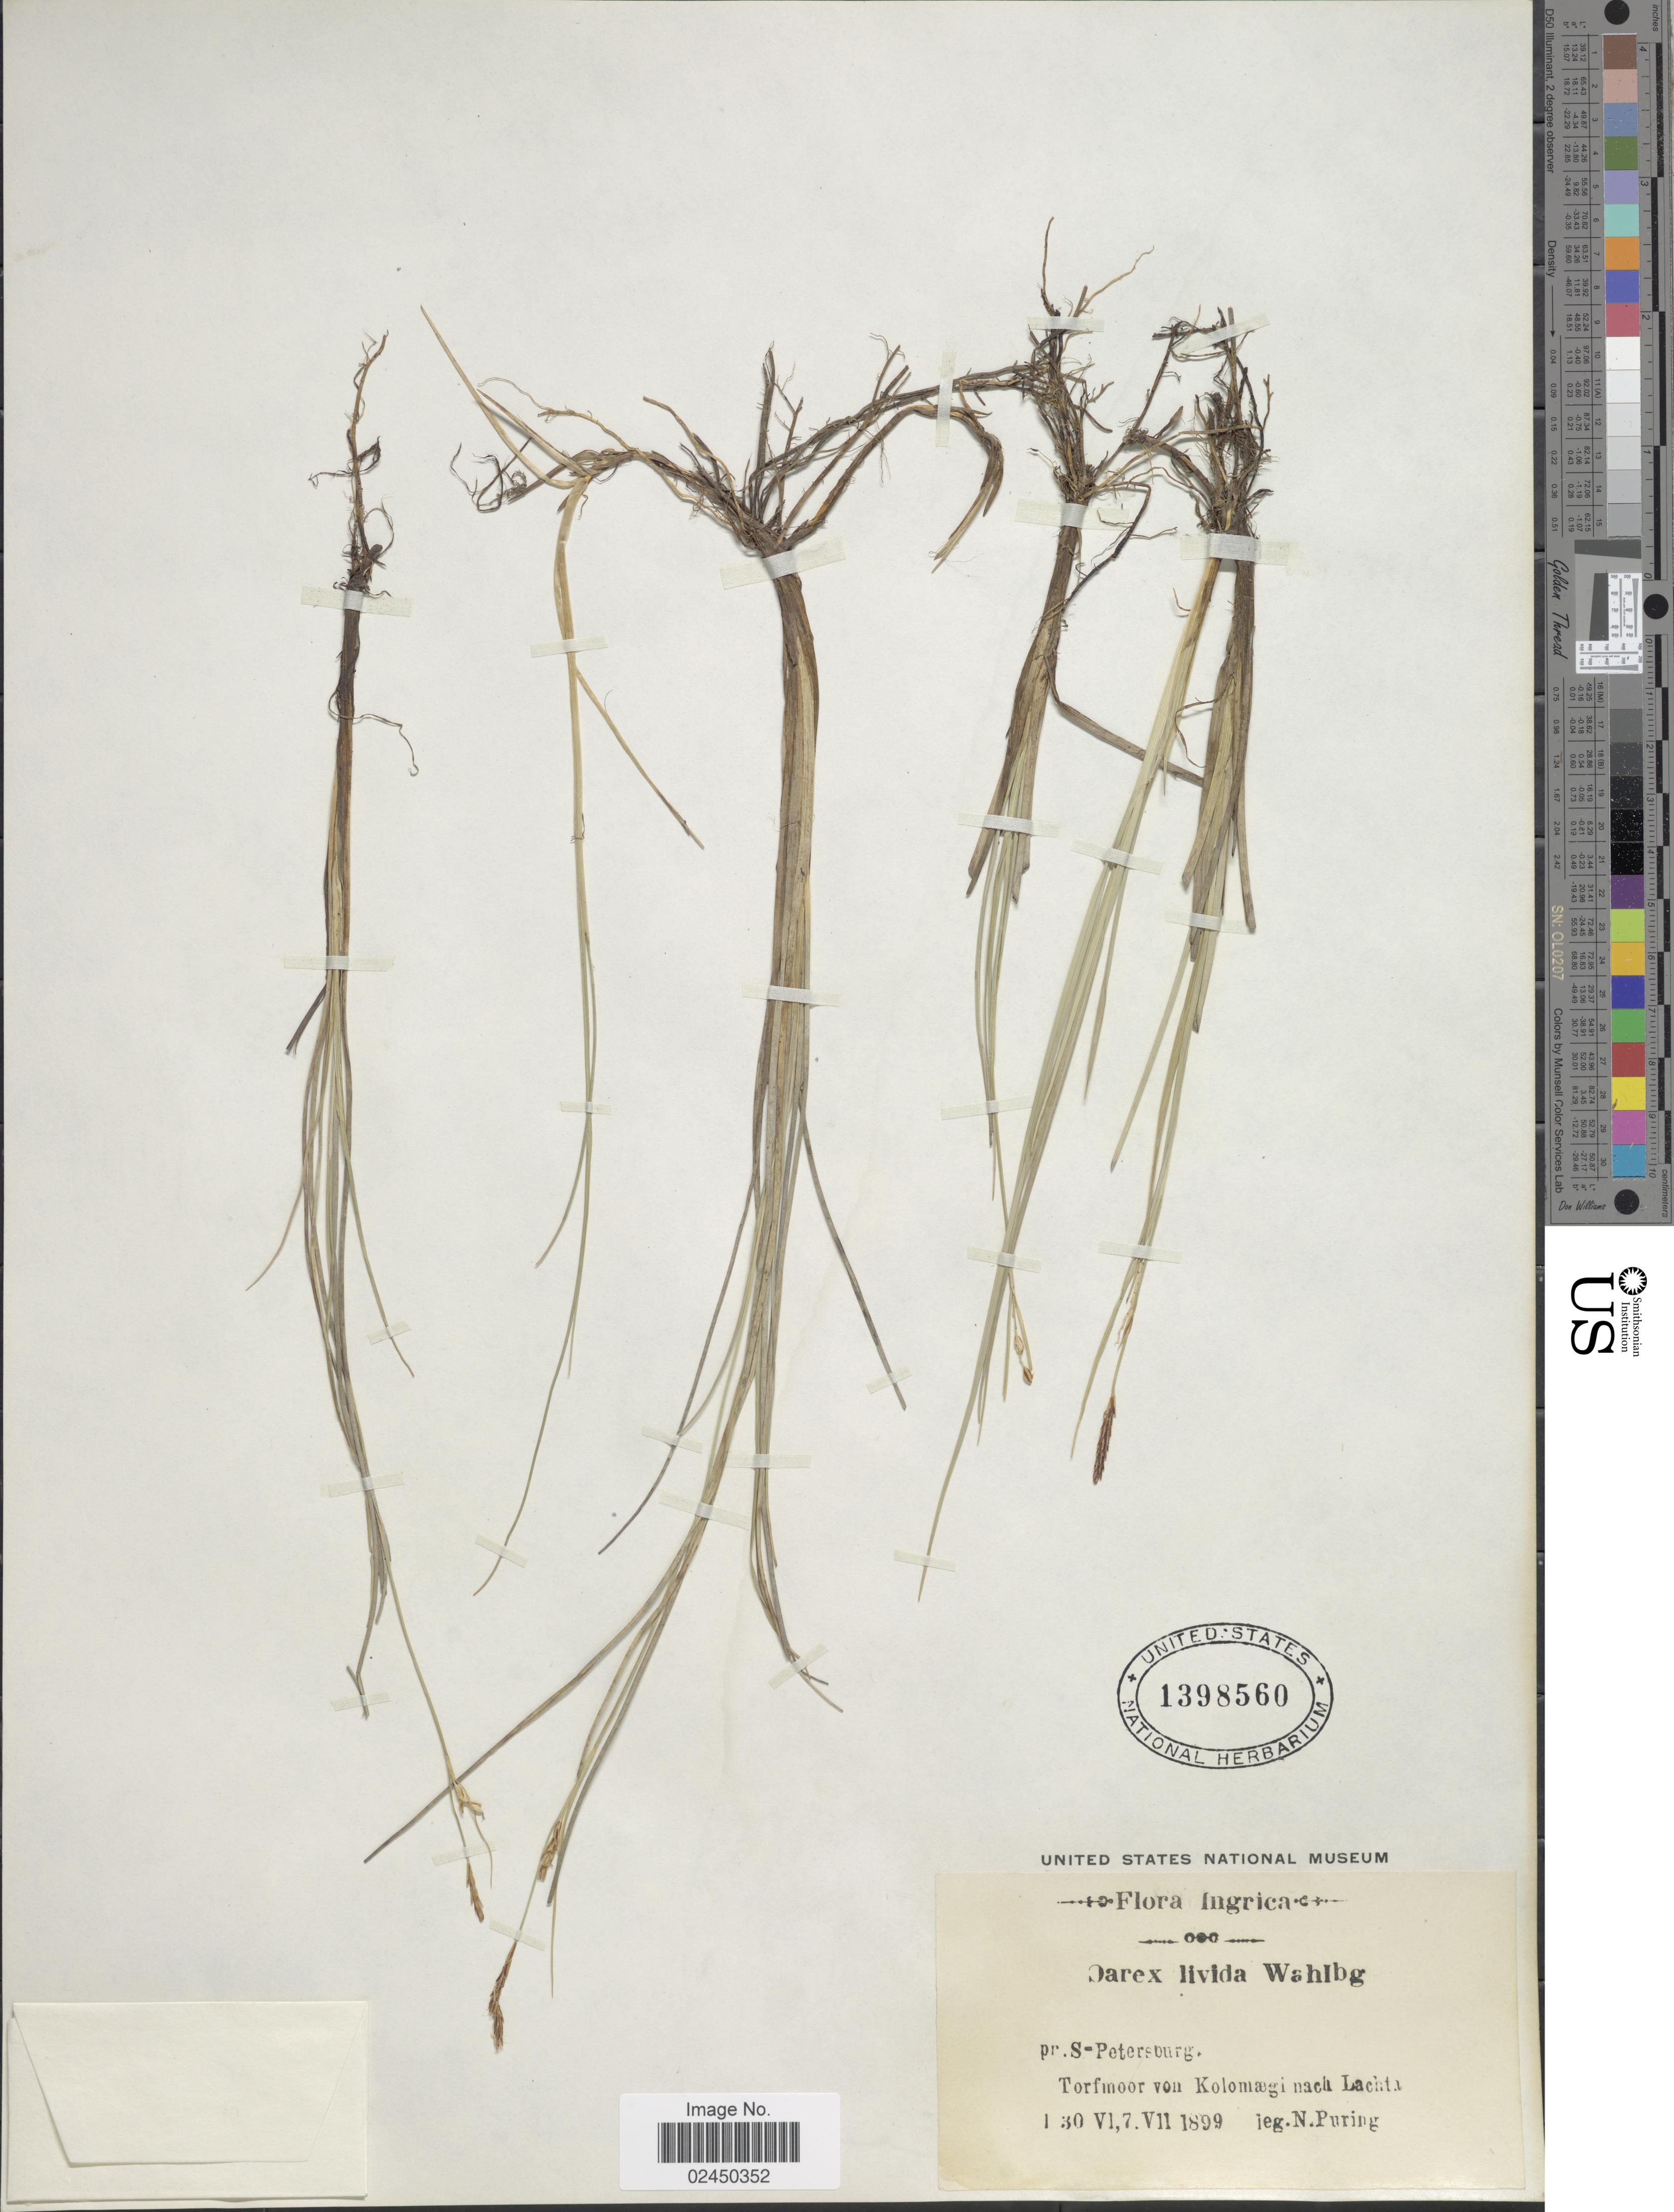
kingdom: Plantae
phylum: Tracheophyta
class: Liliopsida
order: Poales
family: Cyperaceae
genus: Carex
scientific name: Carex livida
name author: (Wahlenb.) Willd.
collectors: N. Puring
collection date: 1899-06-30/1899-07-07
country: Russian Federation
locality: Ingrica, pr. S-Petersburg, Torfmoor von Kolomaegi nach lachta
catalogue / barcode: US 1398560